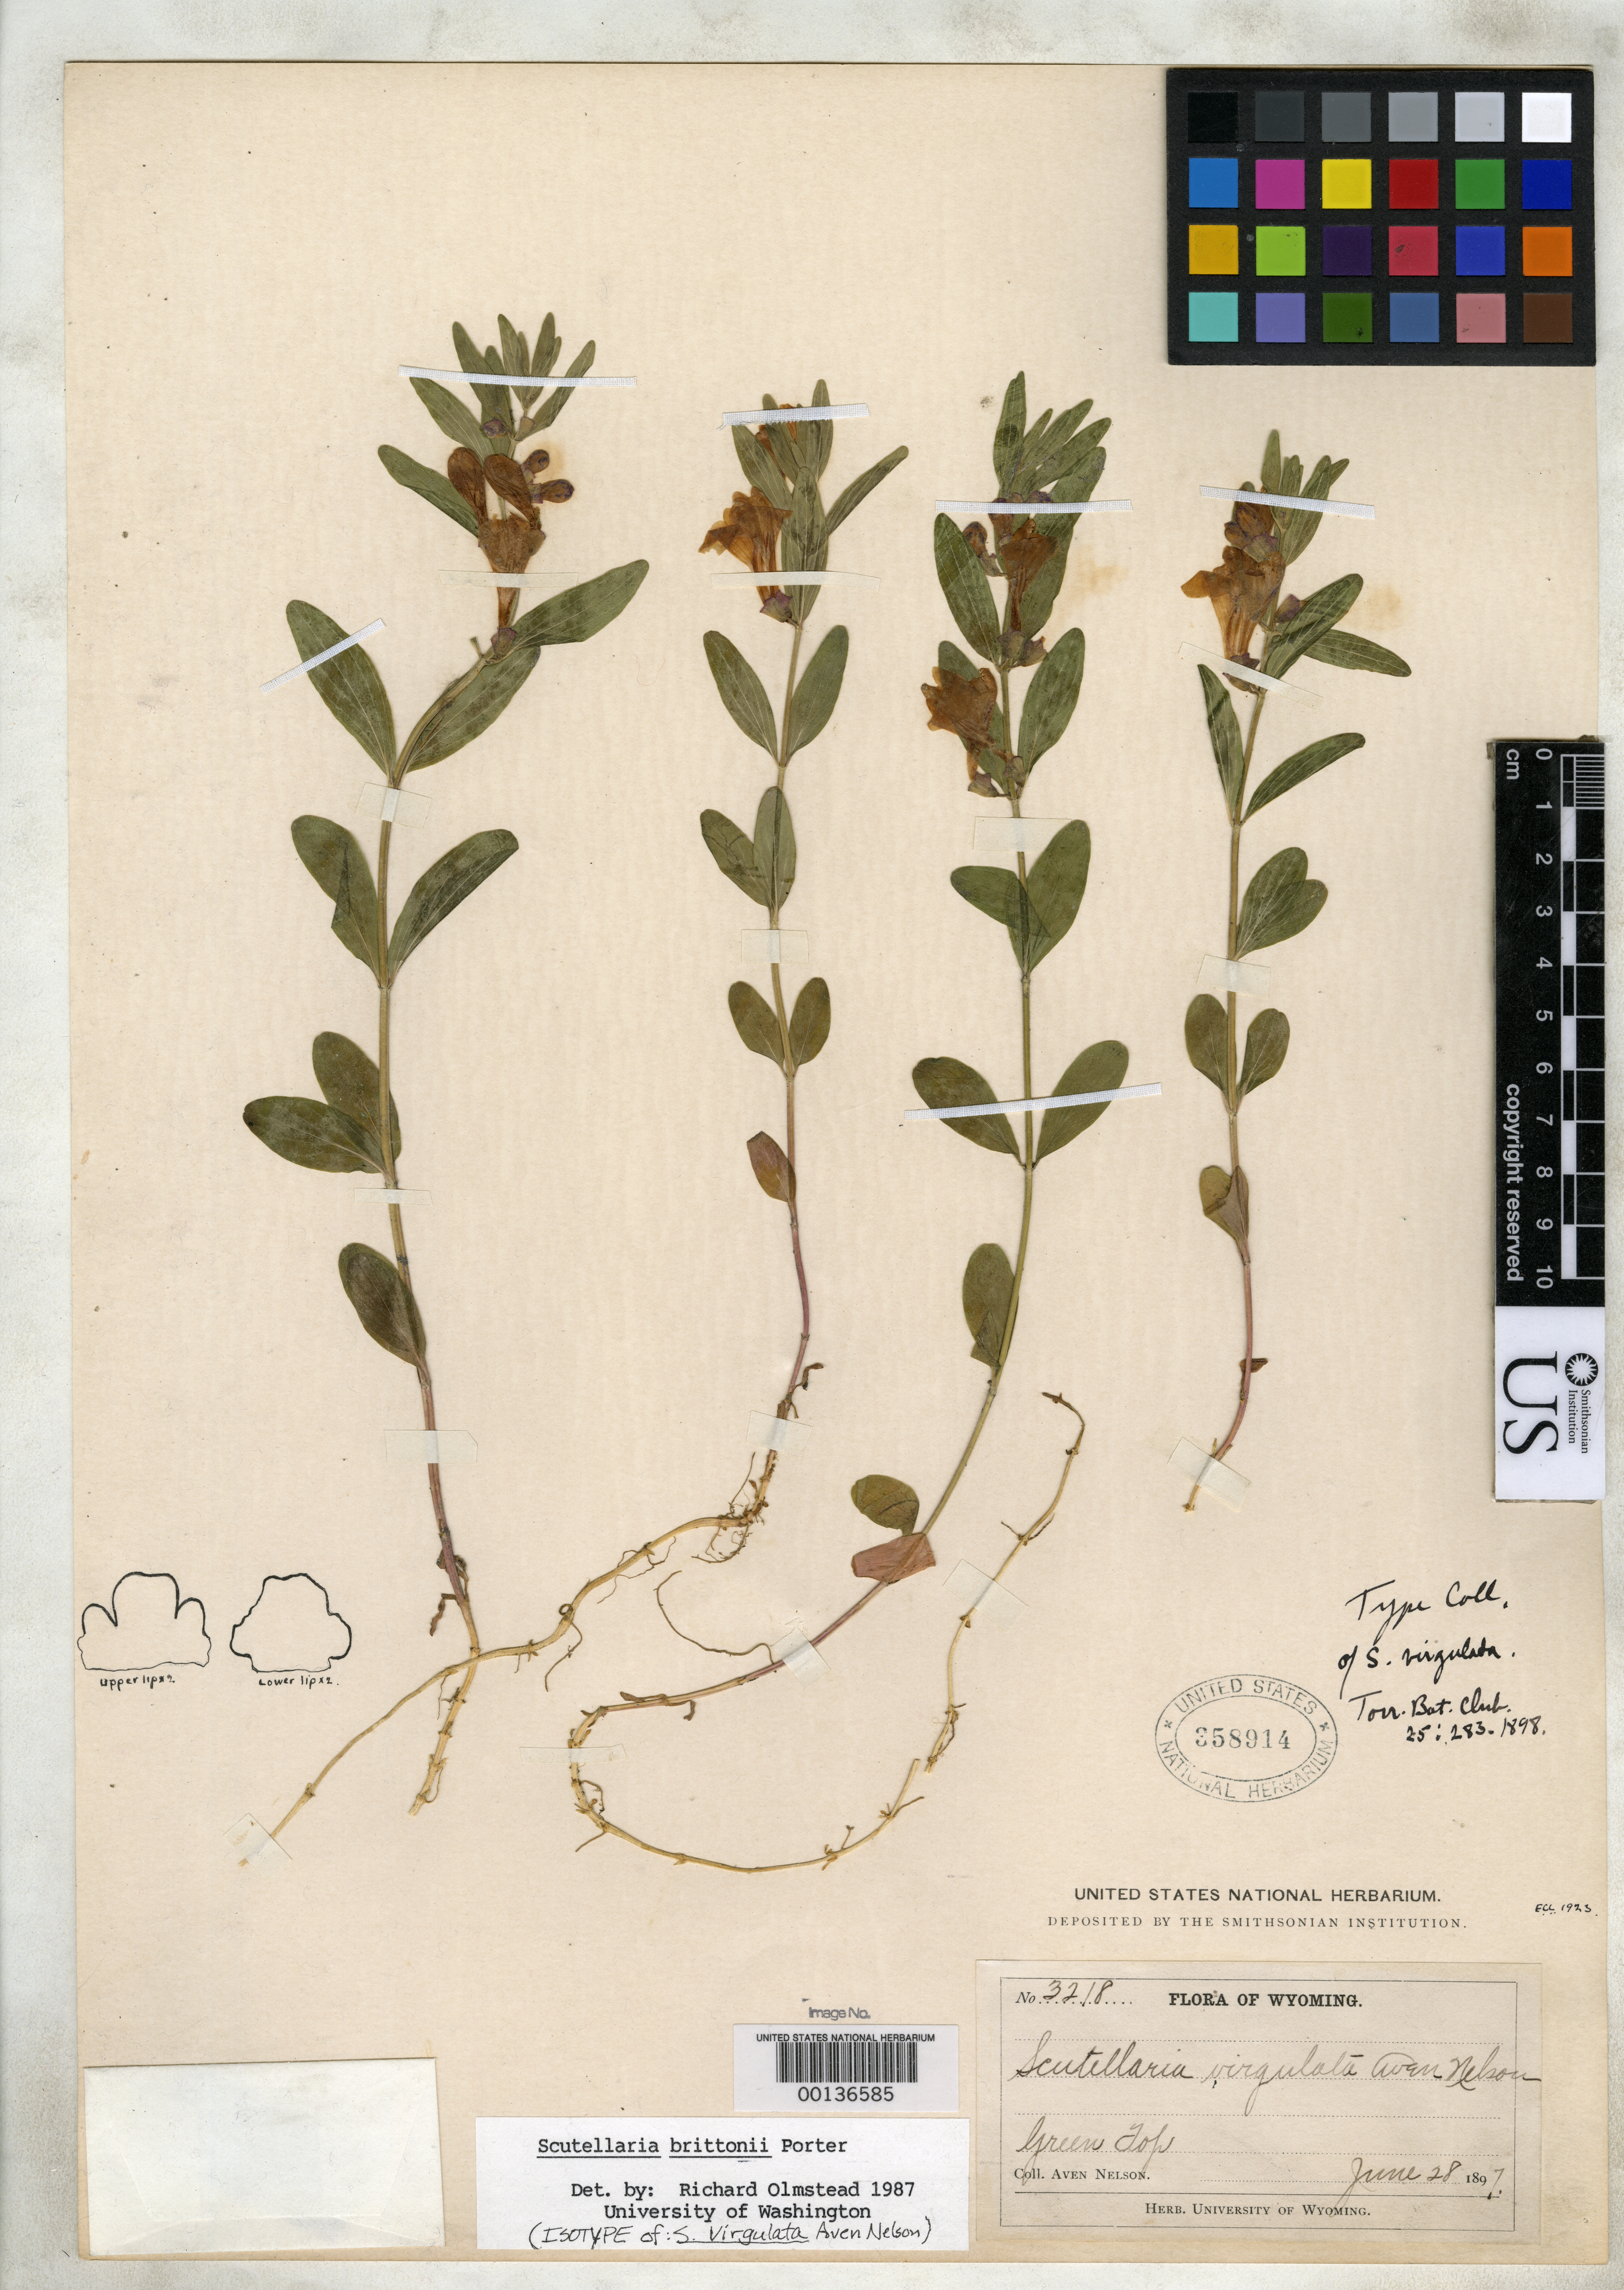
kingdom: Plantae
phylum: Tracheophyta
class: Magnoliopsida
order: Lamiales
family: Lamiaceae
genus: Scutellaria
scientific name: Scutellaria virgulata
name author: A. Nelson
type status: Isotype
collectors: A. Nelson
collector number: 3218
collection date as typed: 28 Jun 1897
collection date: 1897-06-28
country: United States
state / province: Wyoming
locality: Green Top.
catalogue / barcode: US 358914